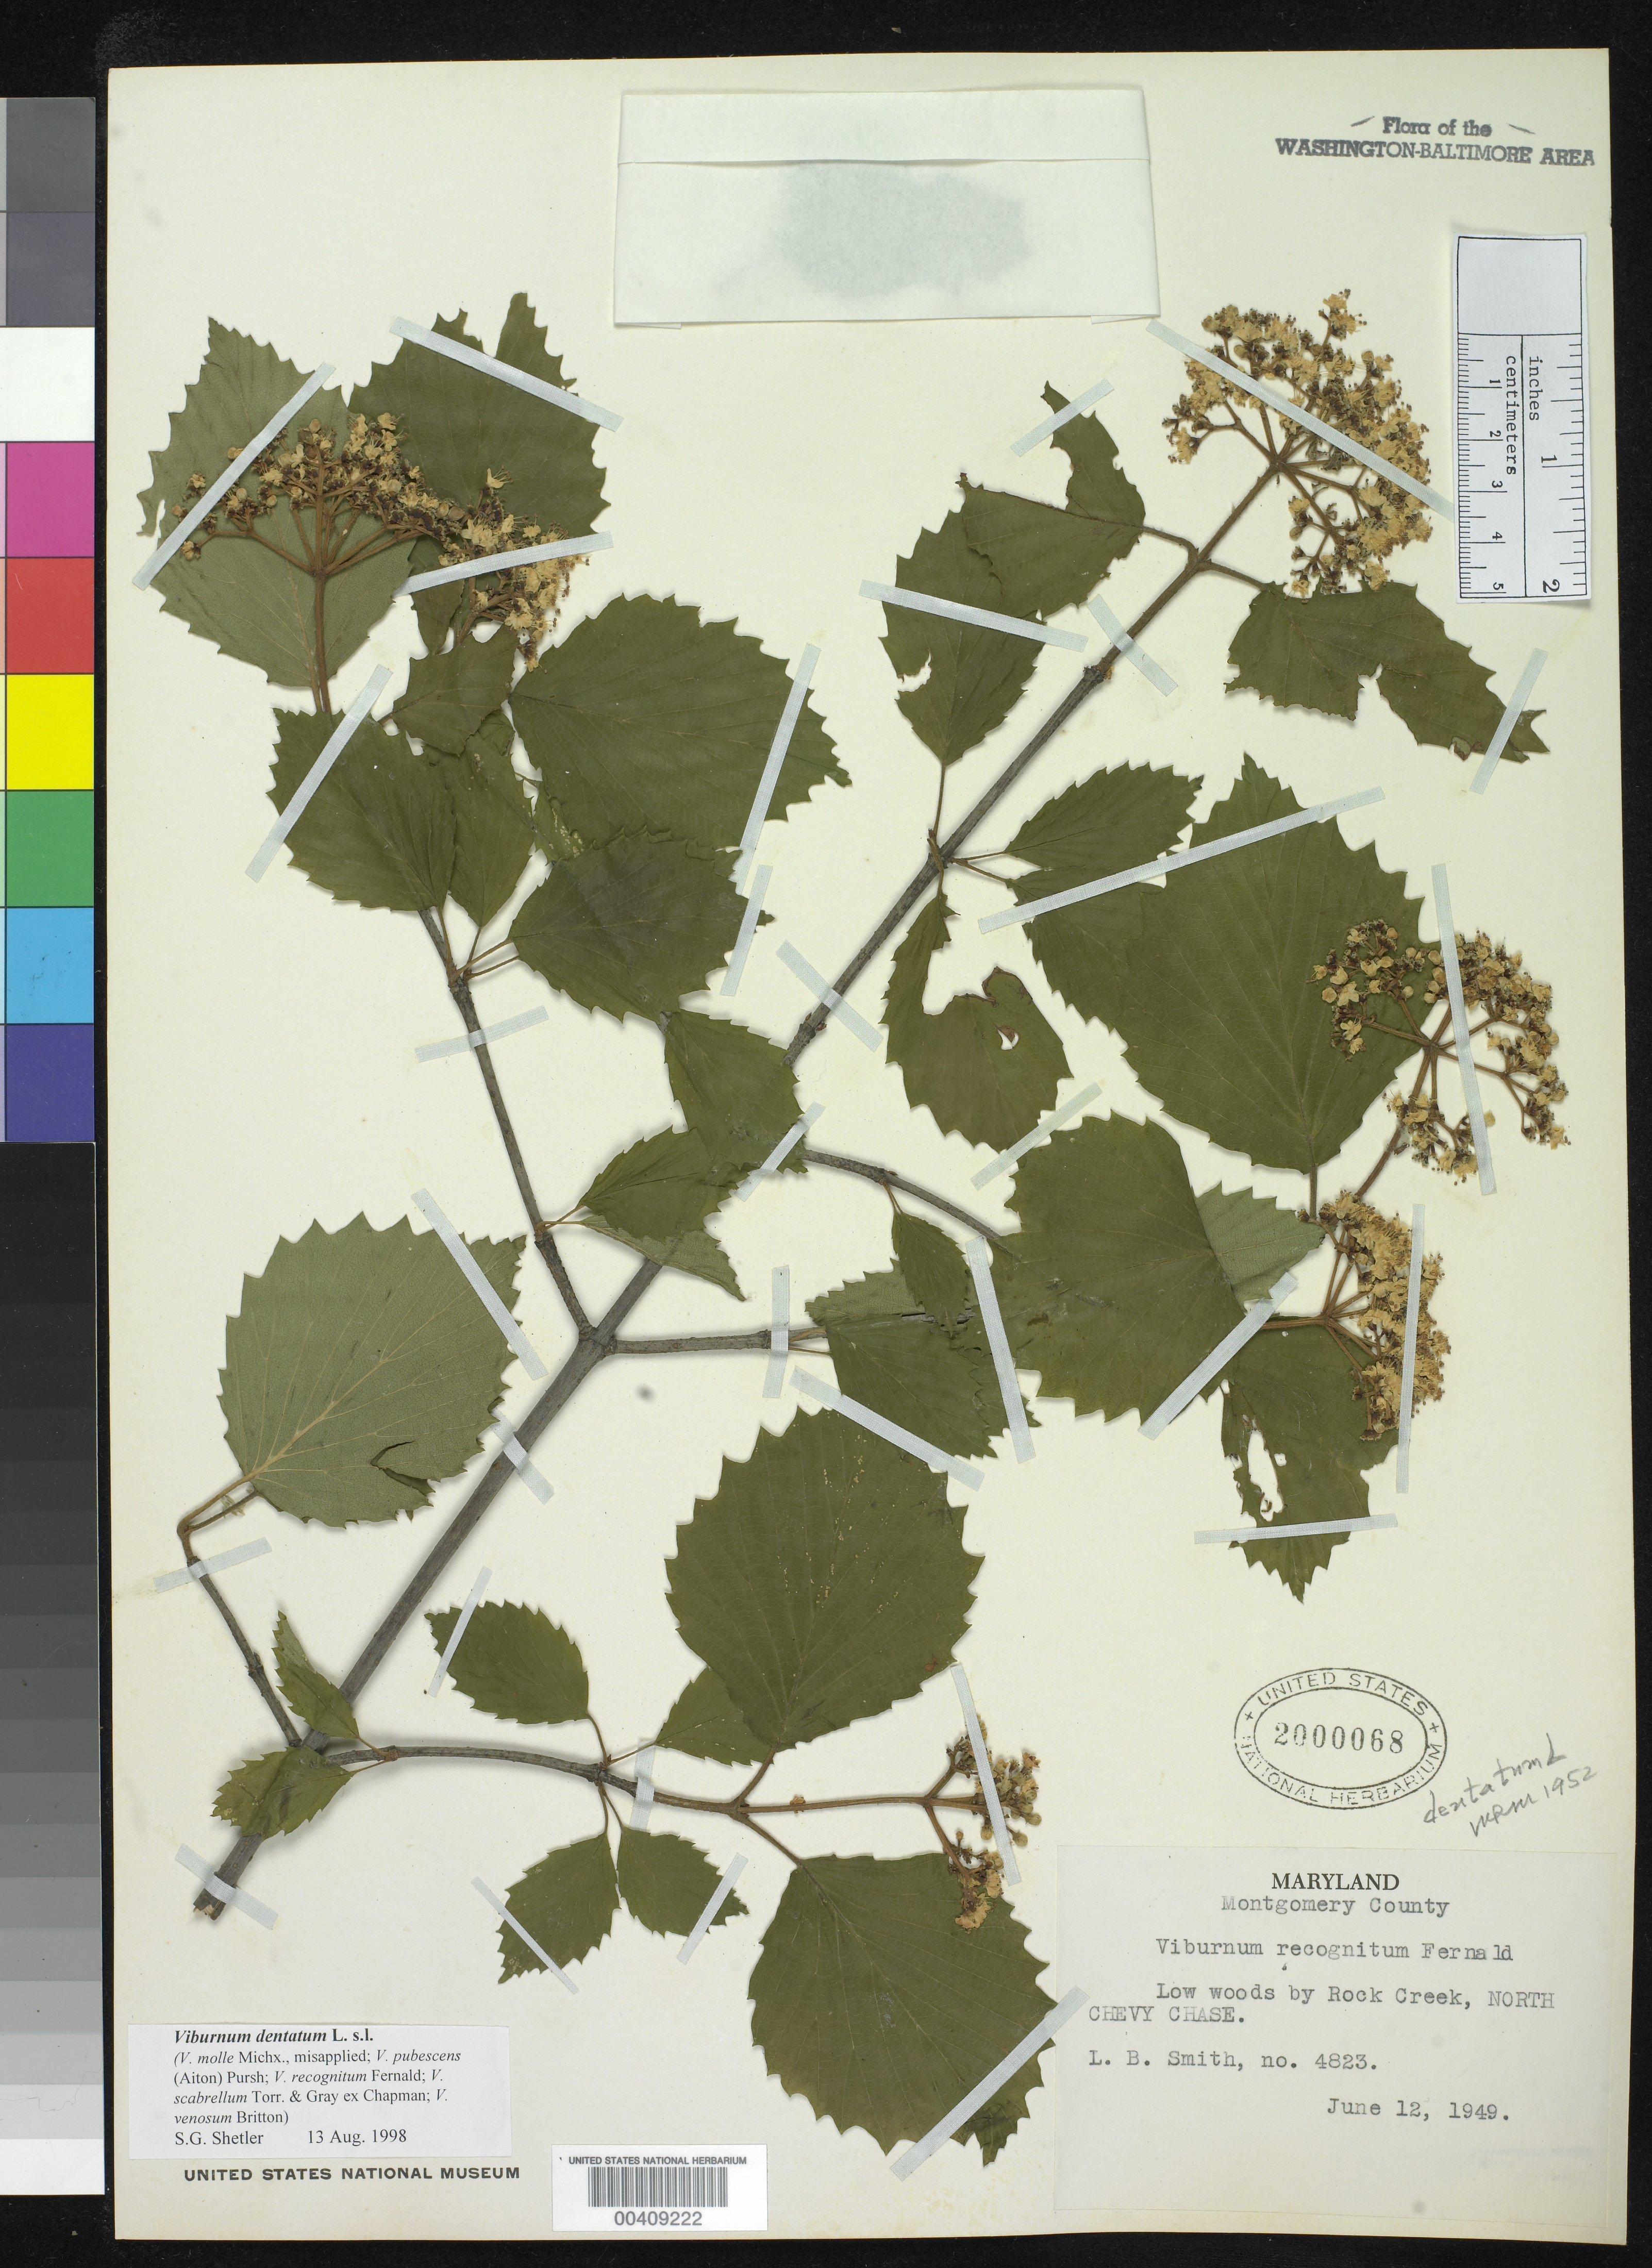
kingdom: Plantae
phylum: Tracheophyta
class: Magnoliopsida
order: Dipsacales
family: Viburnaceae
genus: Viburnum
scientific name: Viburnum dentatum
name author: L.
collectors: L. Smith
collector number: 4823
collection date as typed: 12 Jun 1949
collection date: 1949-06-12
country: United States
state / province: Maryland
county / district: Montgomery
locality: North Chevy Chase, by Rock Creek Rock Creek Park & vicinity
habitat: Low woods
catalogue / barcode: US 2000068